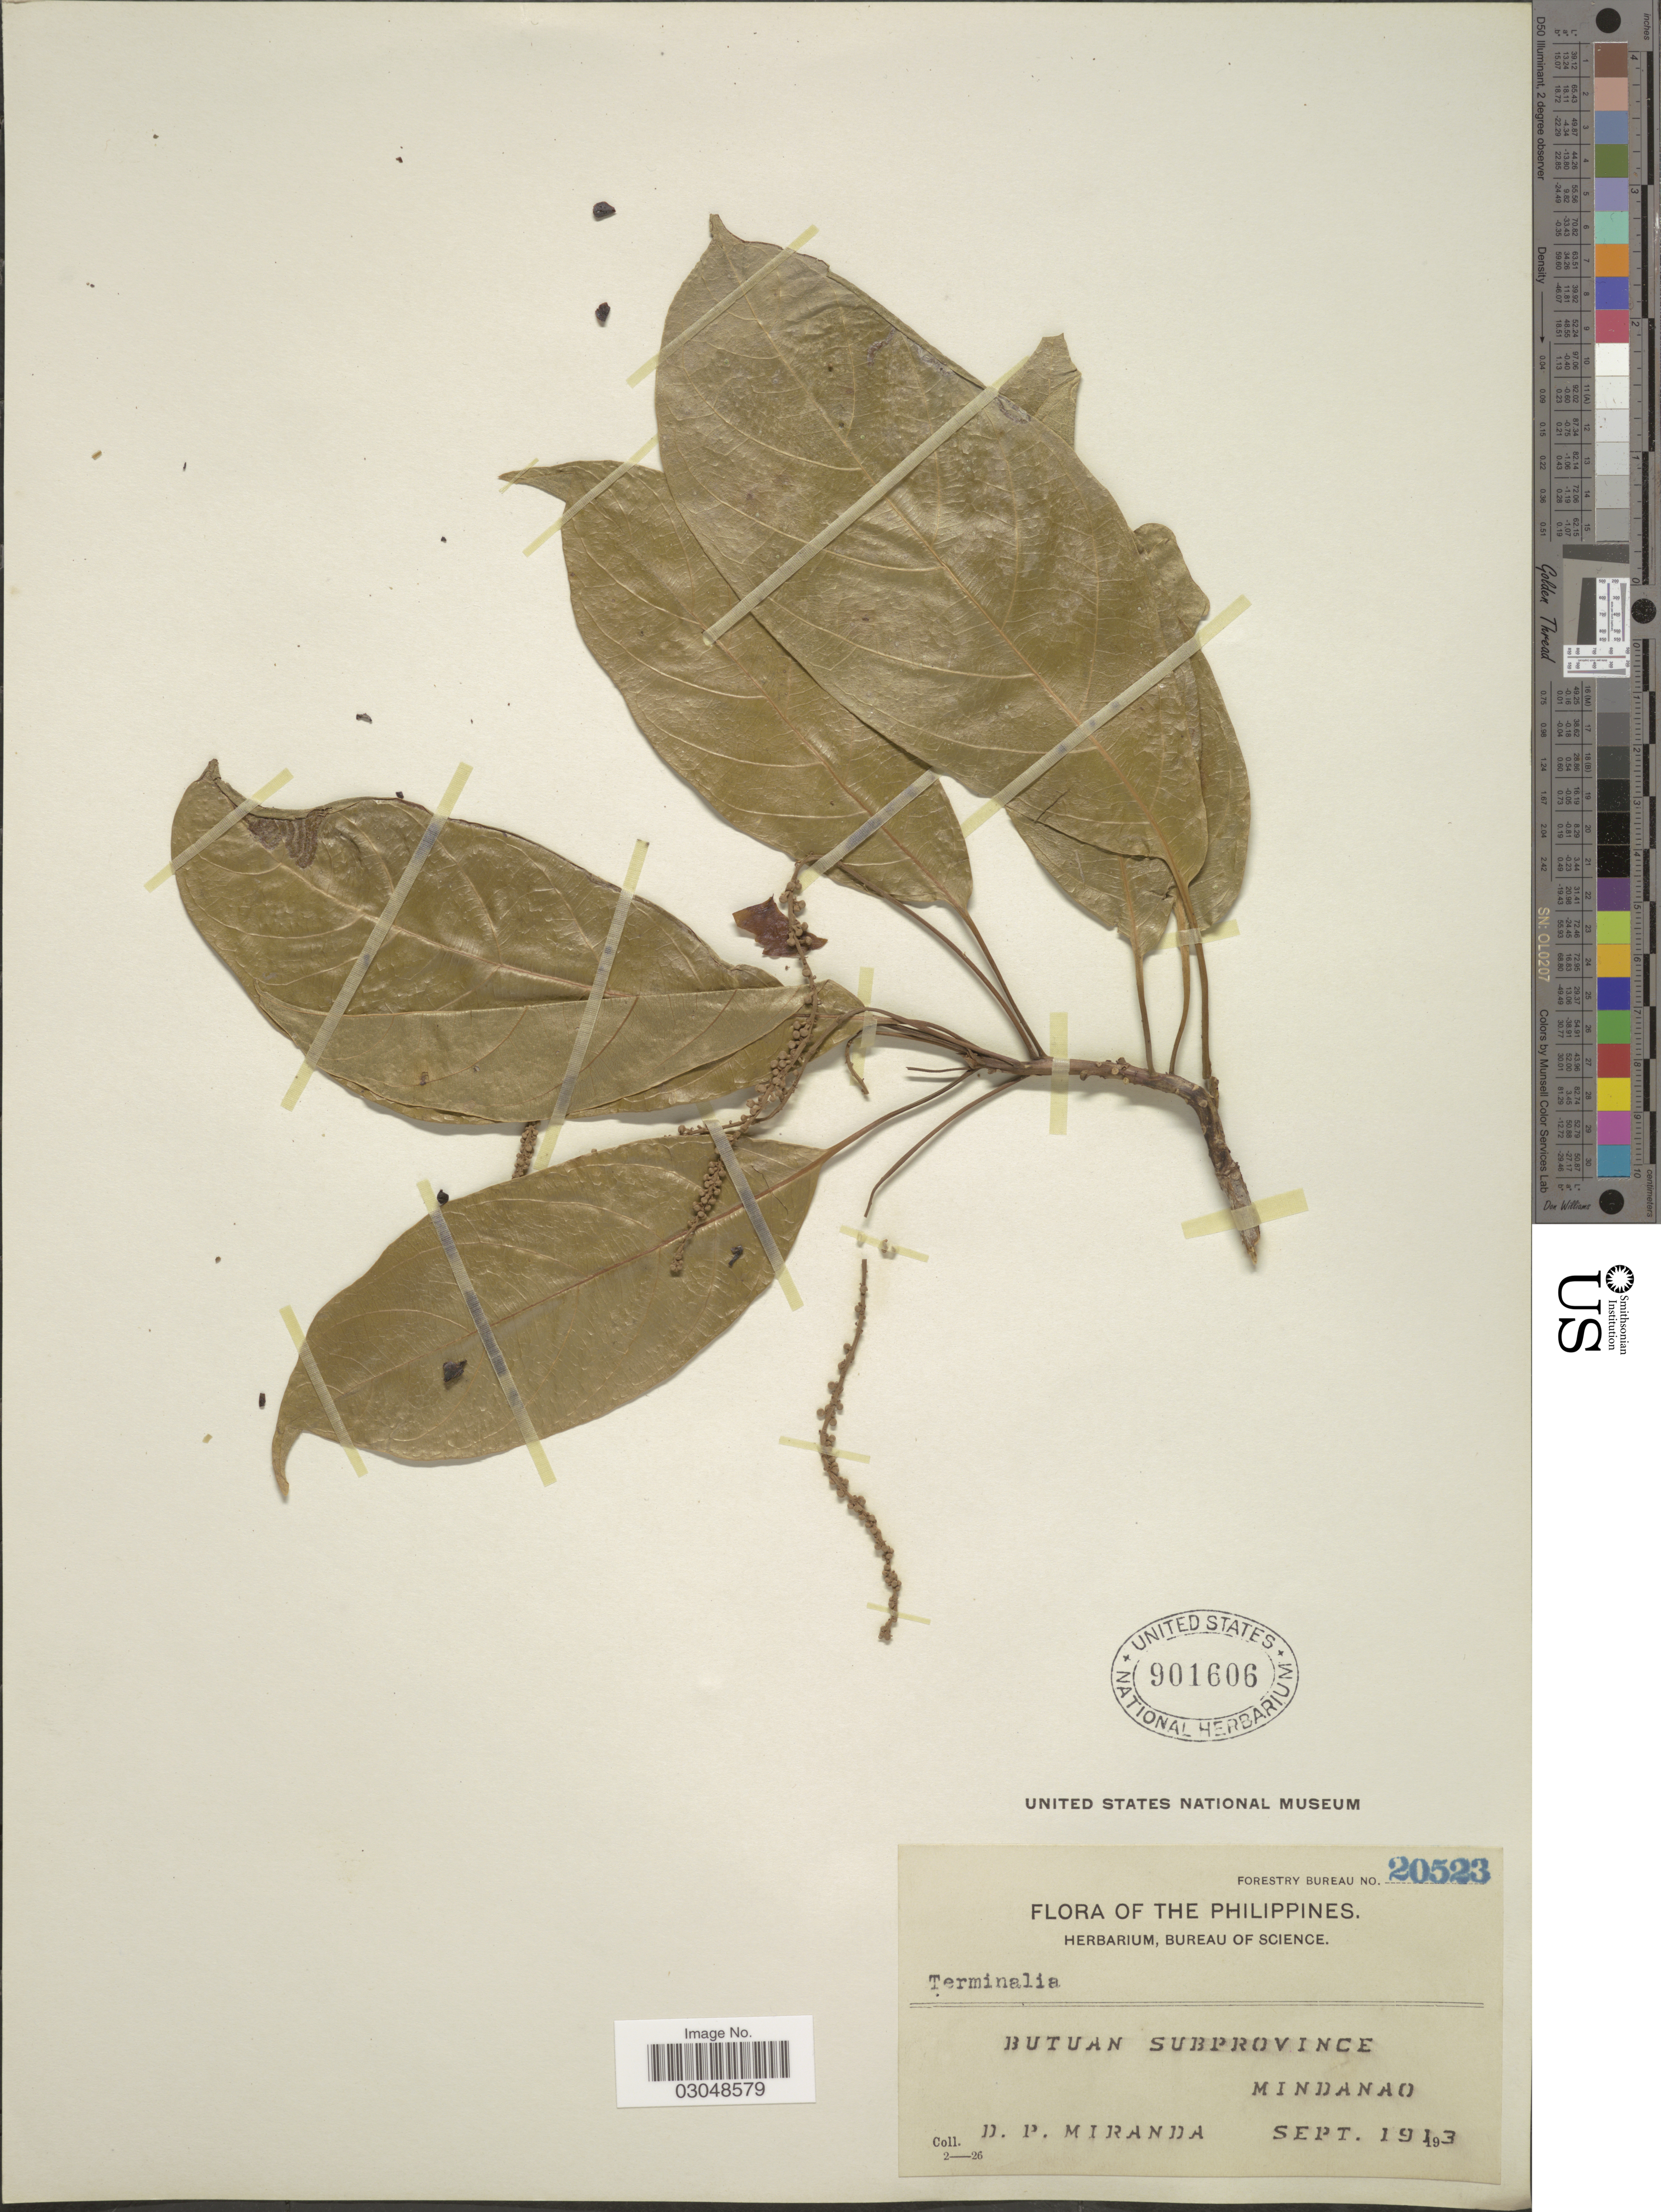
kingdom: Plantae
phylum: Tracheophyta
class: Magnoliopsida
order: Myrtales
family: Combretaceae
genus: Terminalia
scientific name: Terminalia sp.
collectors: D. P. Miranda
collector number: Forestry Bureau 20523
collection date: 1913-09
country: Philippines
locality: Butuan Subprovince, Mindanao.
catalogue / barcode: US 901606